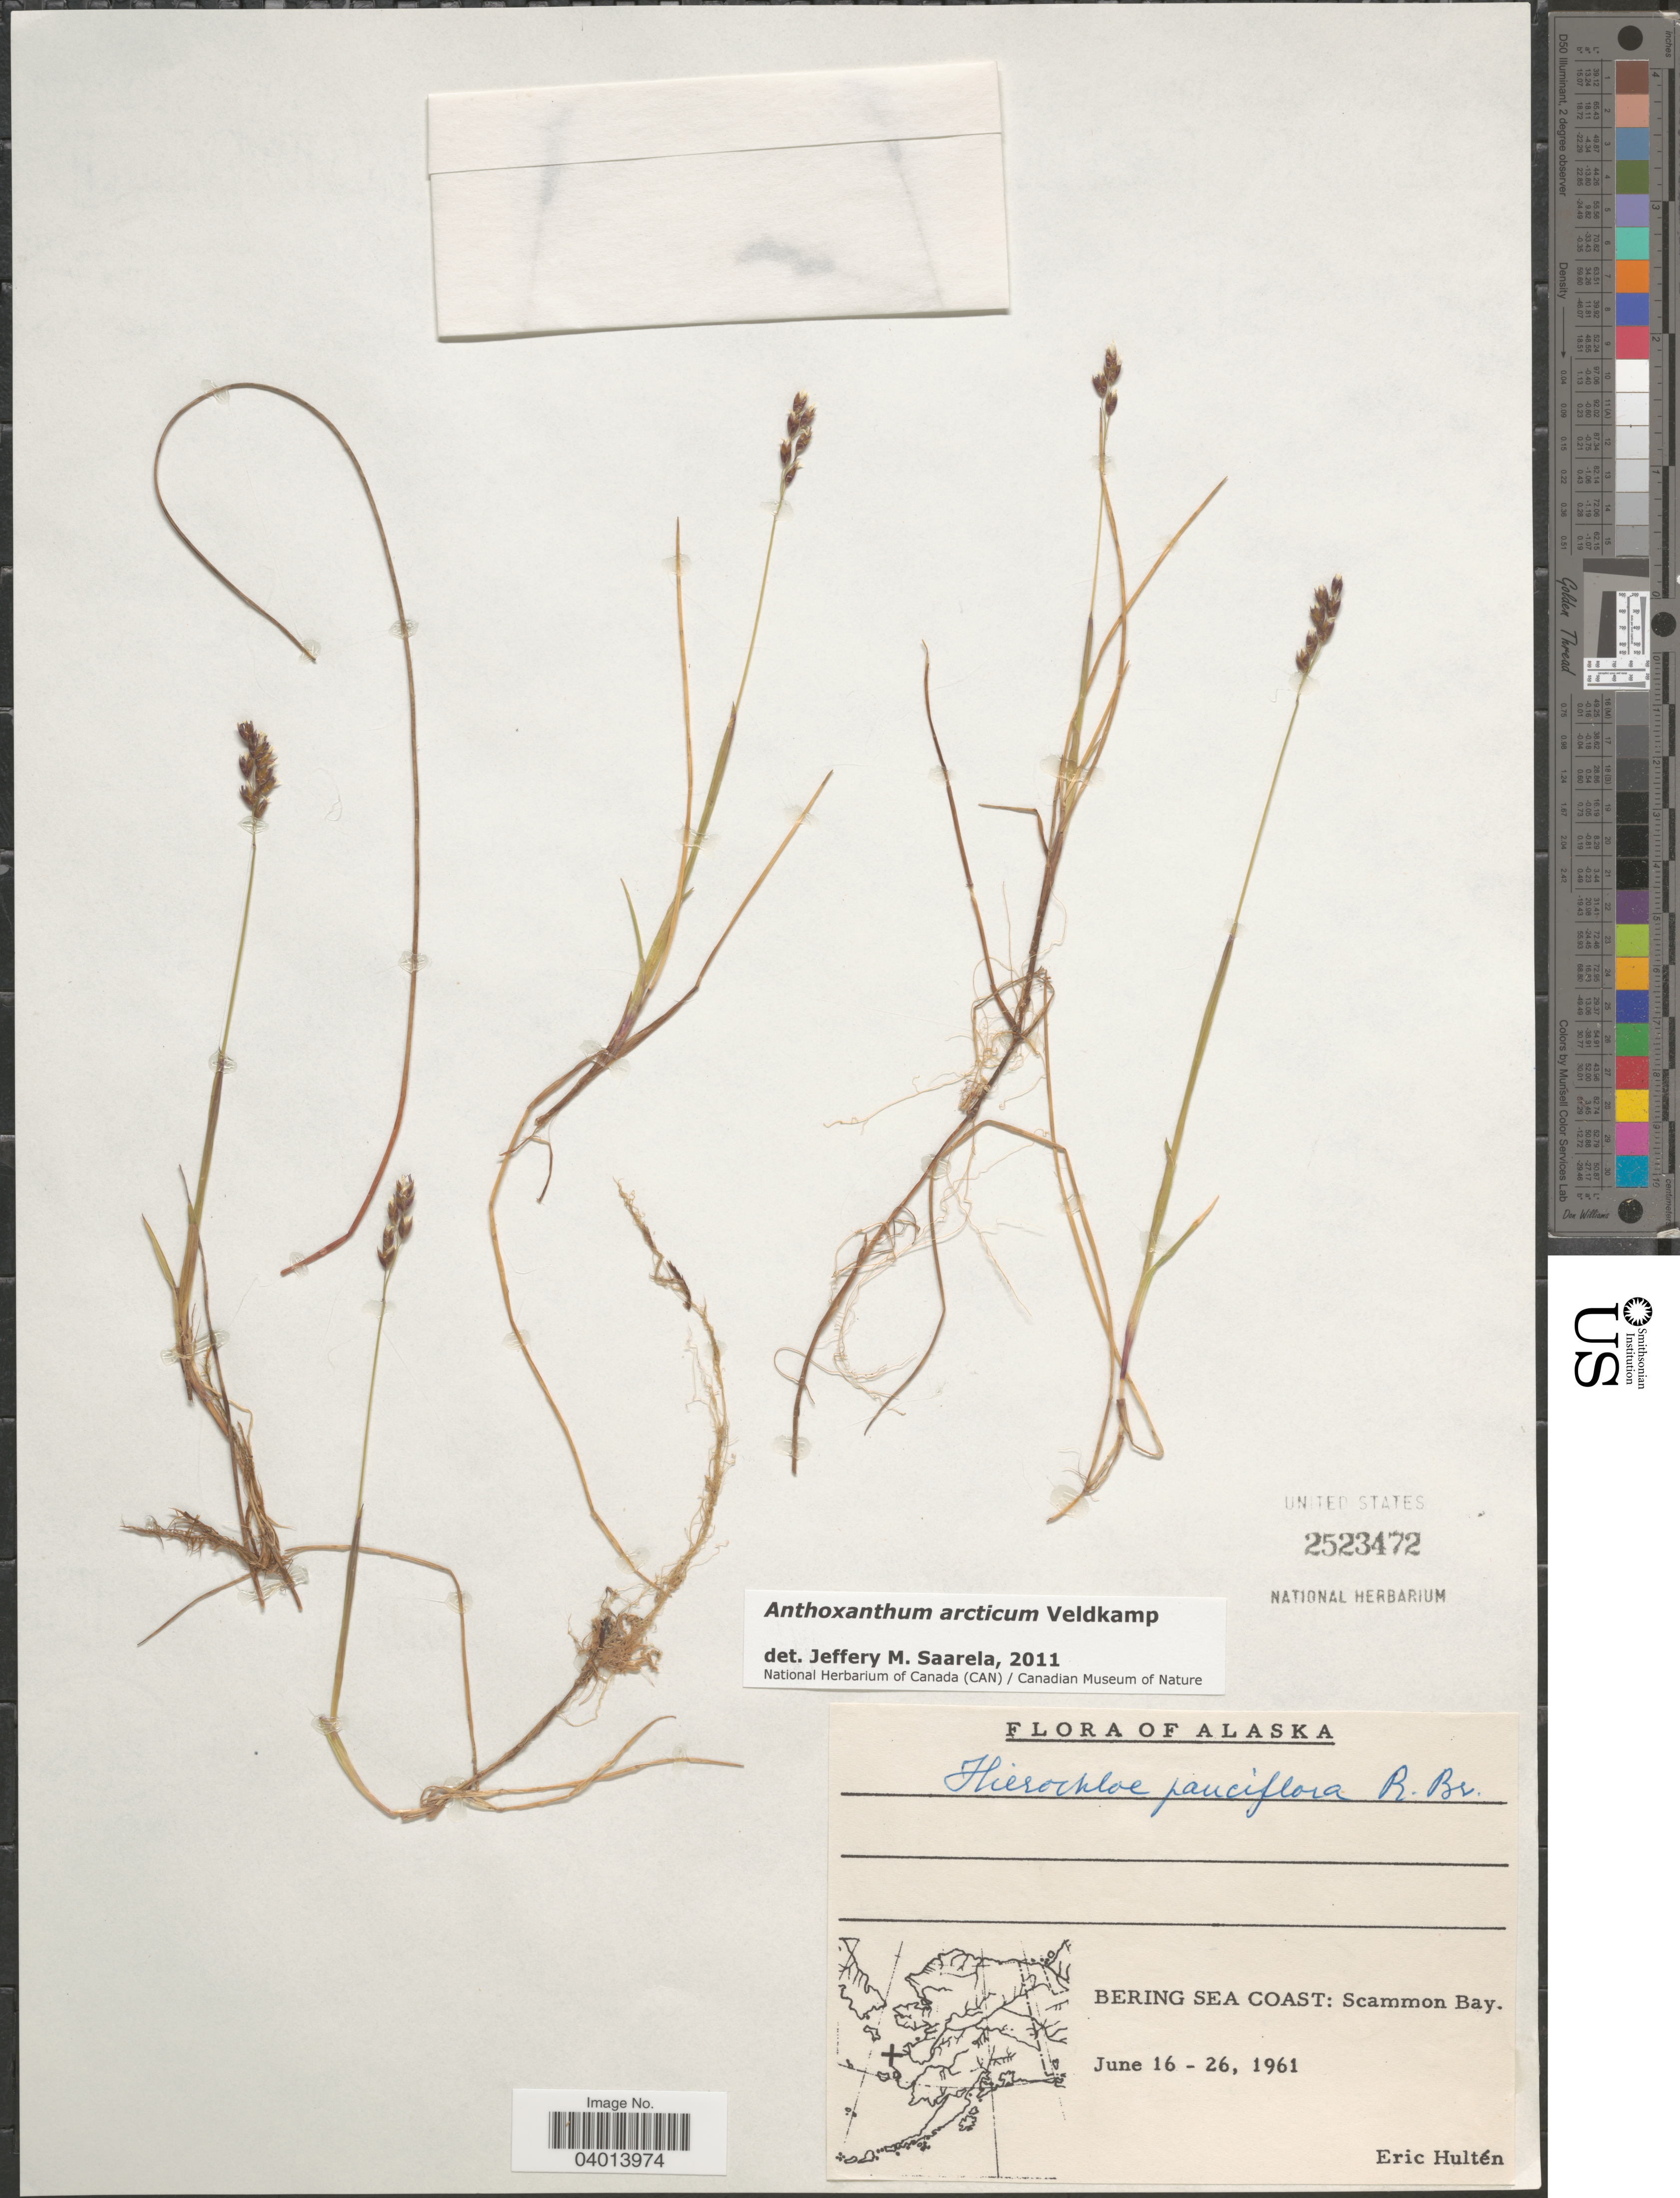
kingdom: Plantae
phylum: Tracheophyta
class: Liliopsida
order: Poales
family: Poaceae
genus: Anthoxanthum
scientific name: Anthoxanthum arcticum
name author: Veldkamp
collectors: E. G. Hultén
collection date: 1961-06-16/1961-06-26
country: United States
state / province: Alaska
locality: Bering Sea Coast: Scammon Bay.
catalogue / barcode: US 2523472